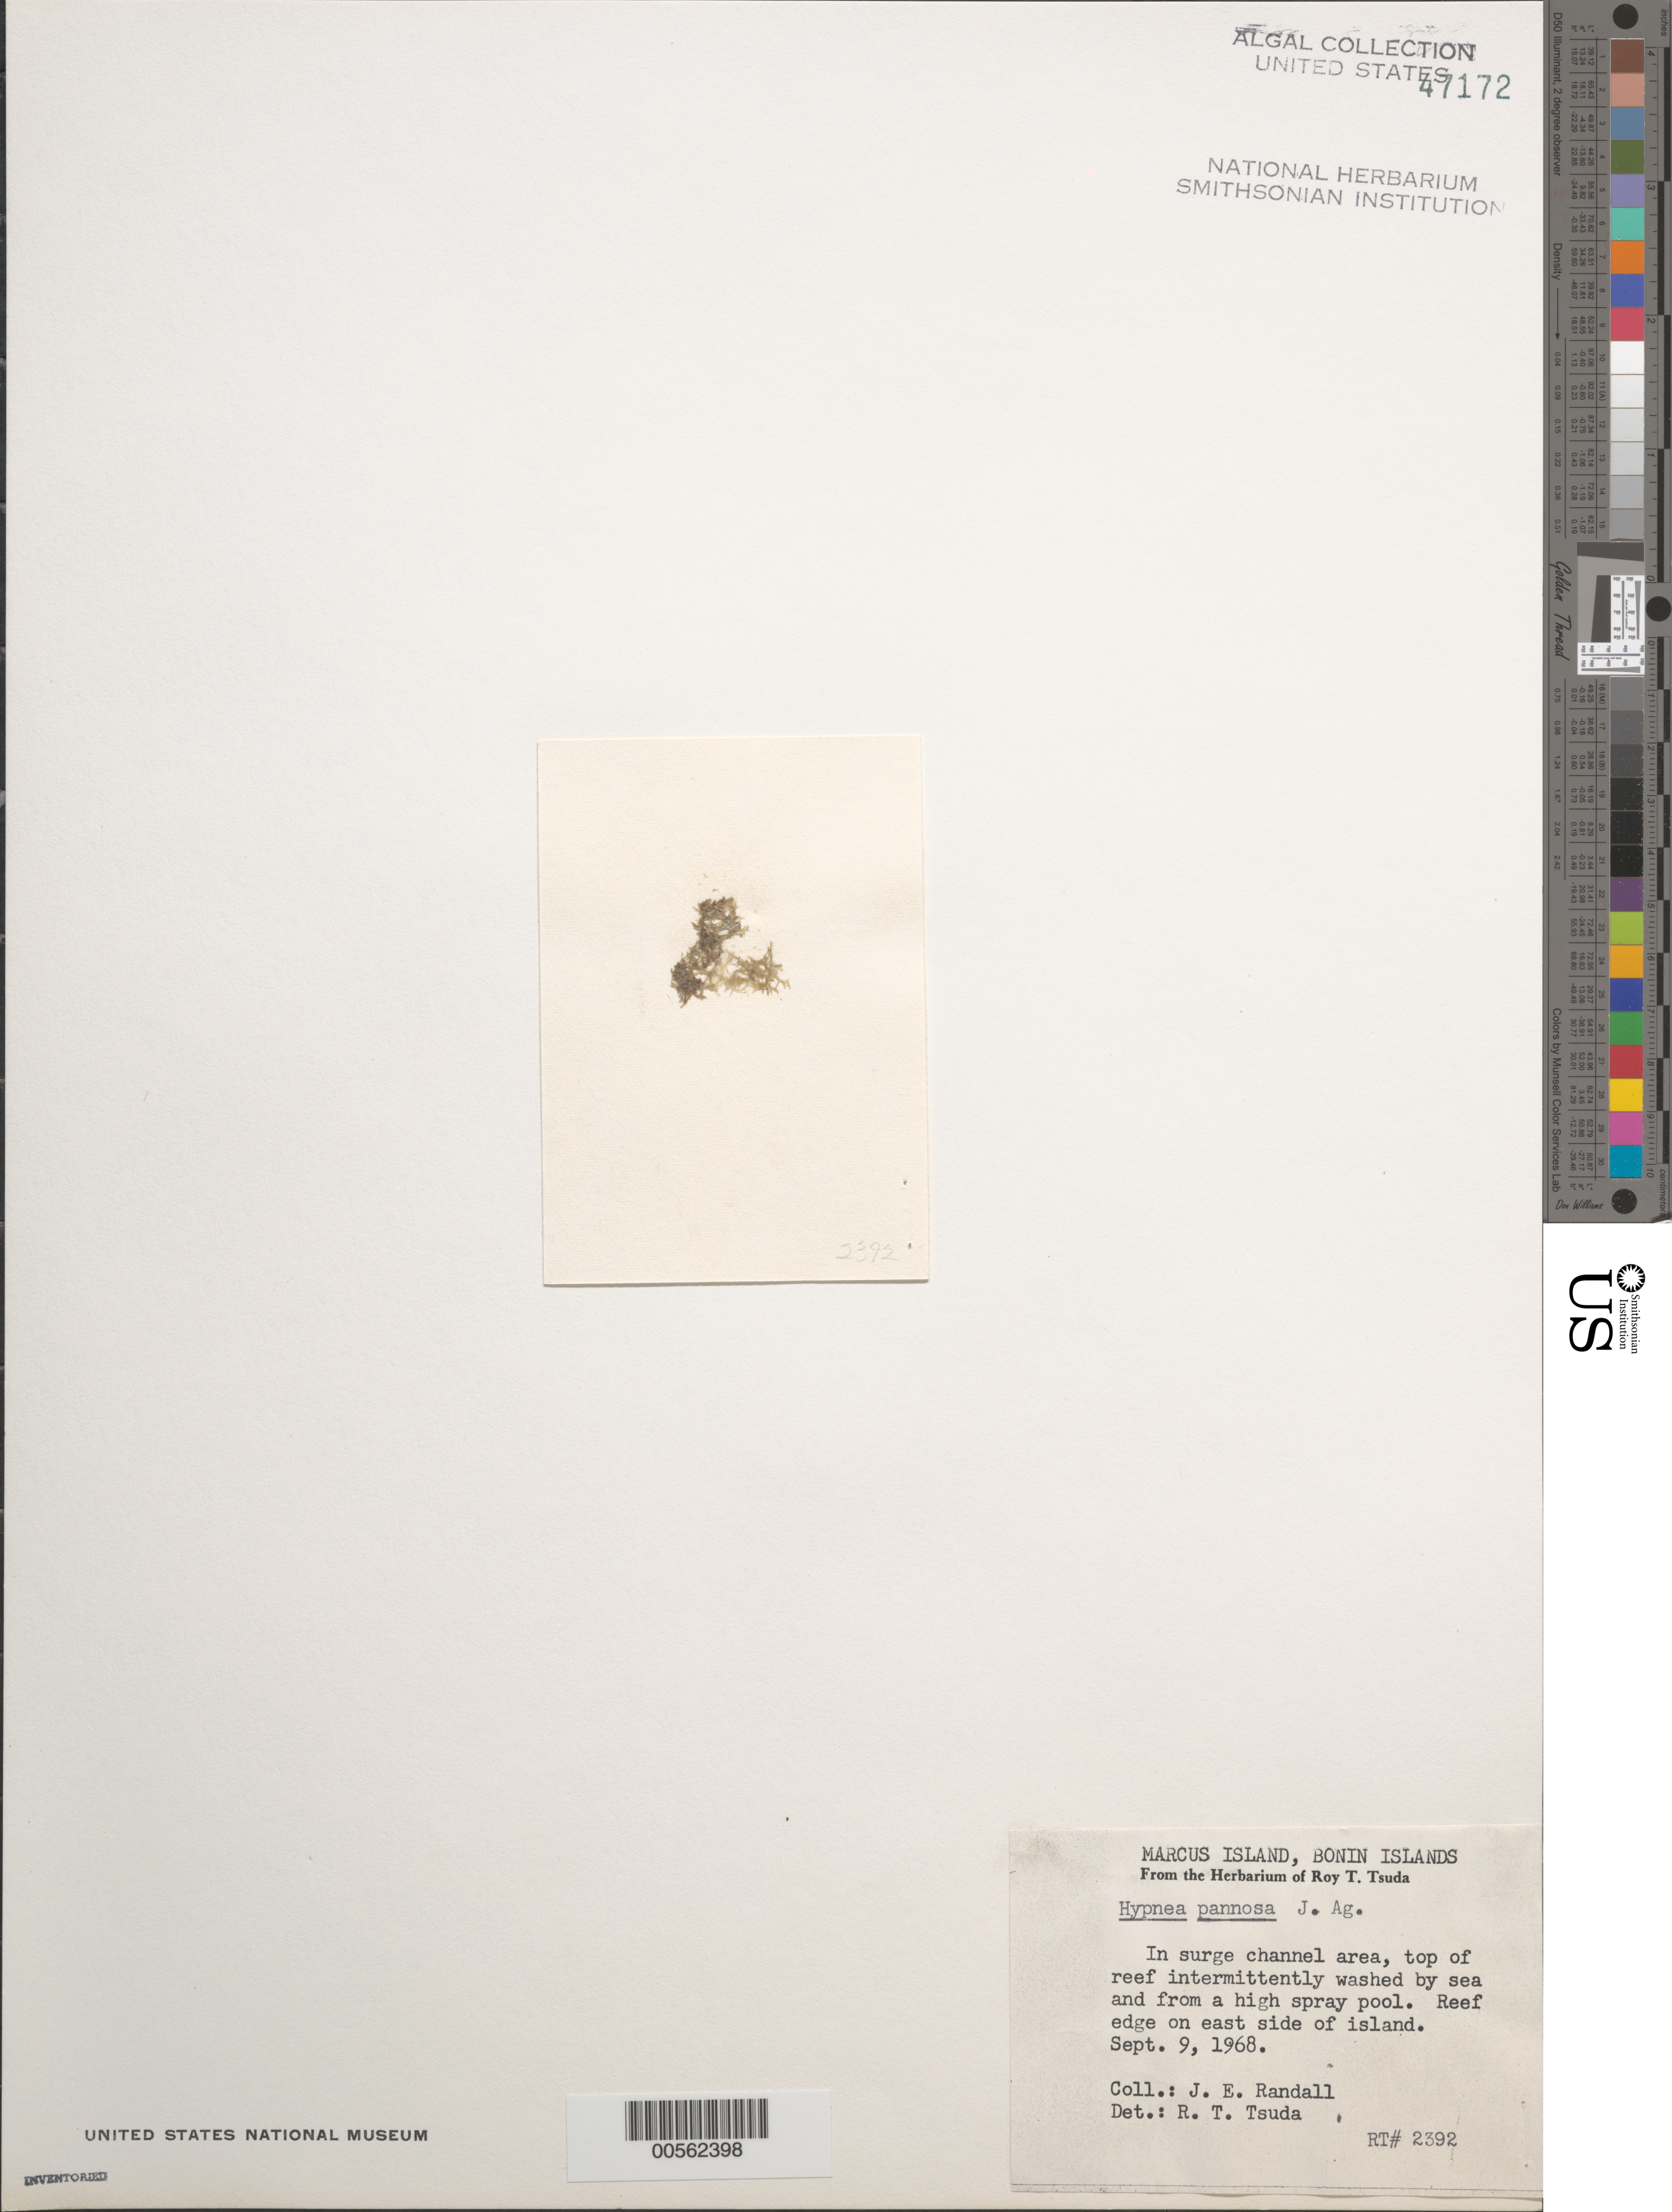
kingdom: Plantae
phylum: Rhodophyta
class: Florideophyceae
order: Gigartinales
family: Cystocloniaceae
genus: Hypnea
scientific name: Hypnea pannosa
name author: J. Agardh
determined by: Tsuda, R. T.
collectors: J. Randall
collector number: RT 2392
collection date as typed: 09 Sep 1968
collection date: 1968-09-09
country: Japan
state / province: Tokyo, Federal City of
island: Marcus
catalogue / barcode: US 47172